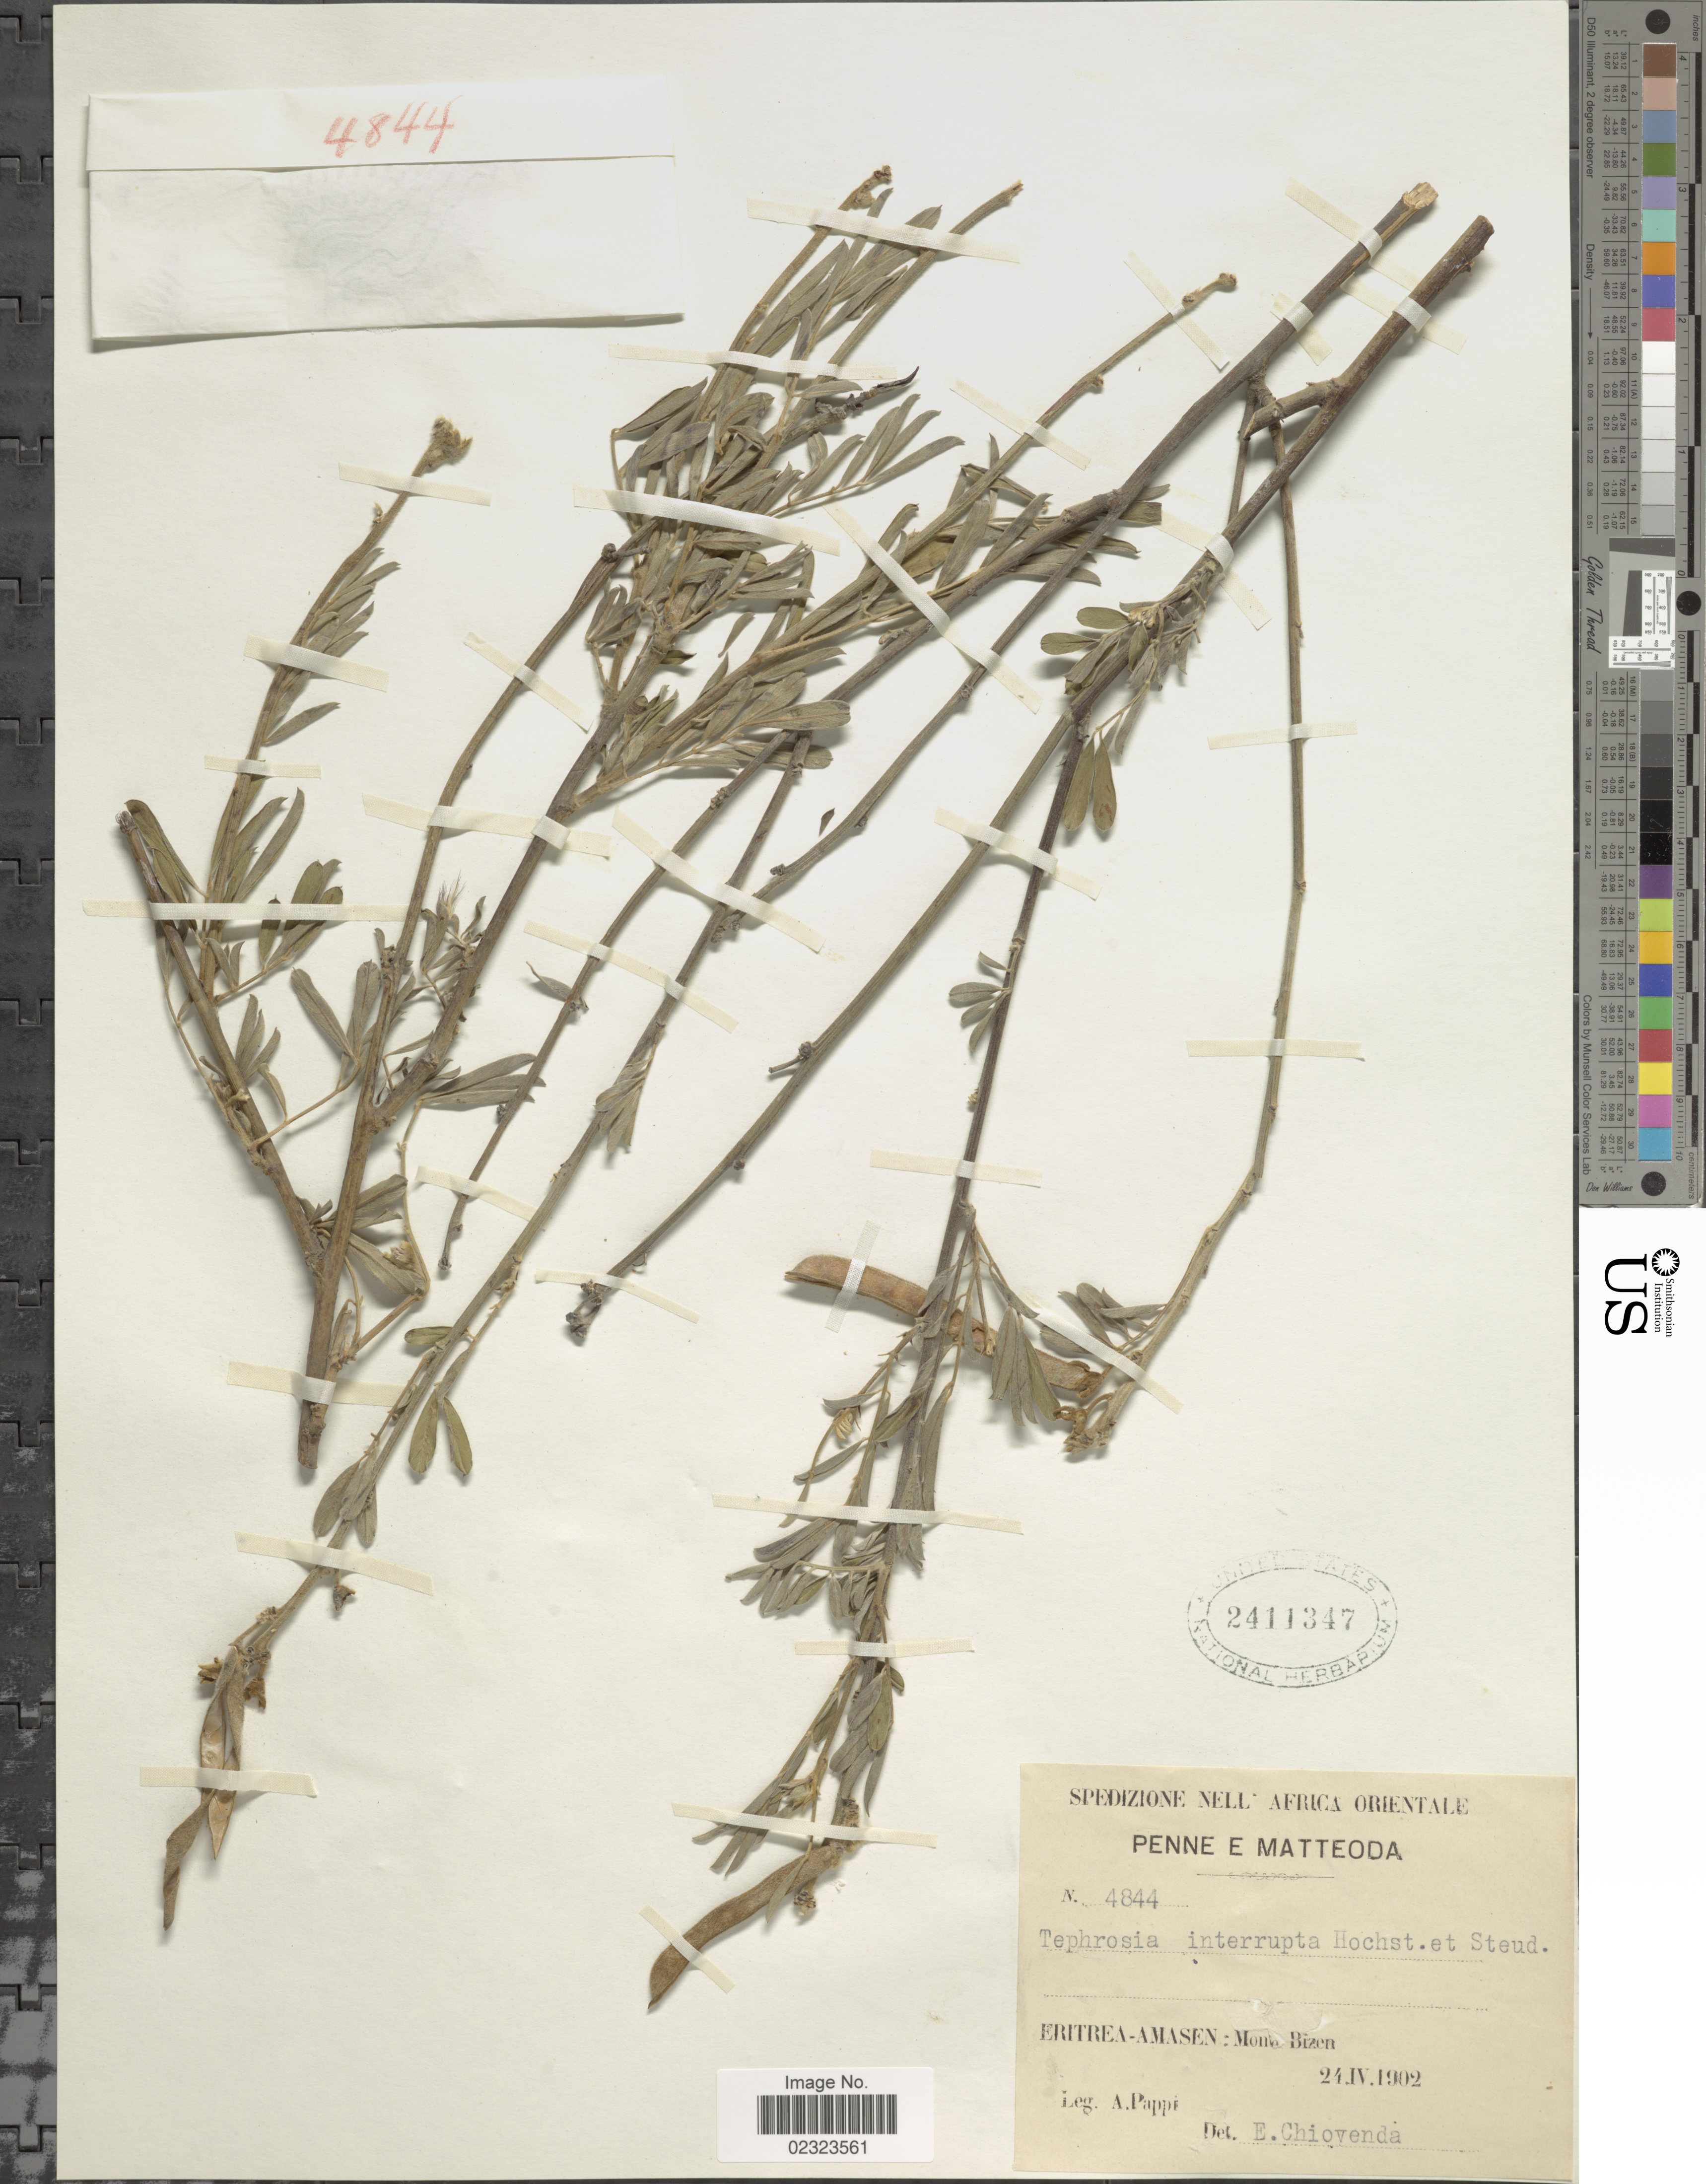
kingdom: Plantae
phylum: Tracheophyta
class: Magnoliopsida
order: Fabales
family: Fabaceae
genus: Tephrosia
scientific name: Tephrosia interrupta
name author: Hochst. & Steud. ex Engl.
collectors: A. Pappi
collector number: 4844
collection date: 1902-04-24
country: Eritrea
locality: Eritrea-Amasen: Monte Bizen, Penne e Matteoda. [interpreted]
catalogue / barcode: US 2413347